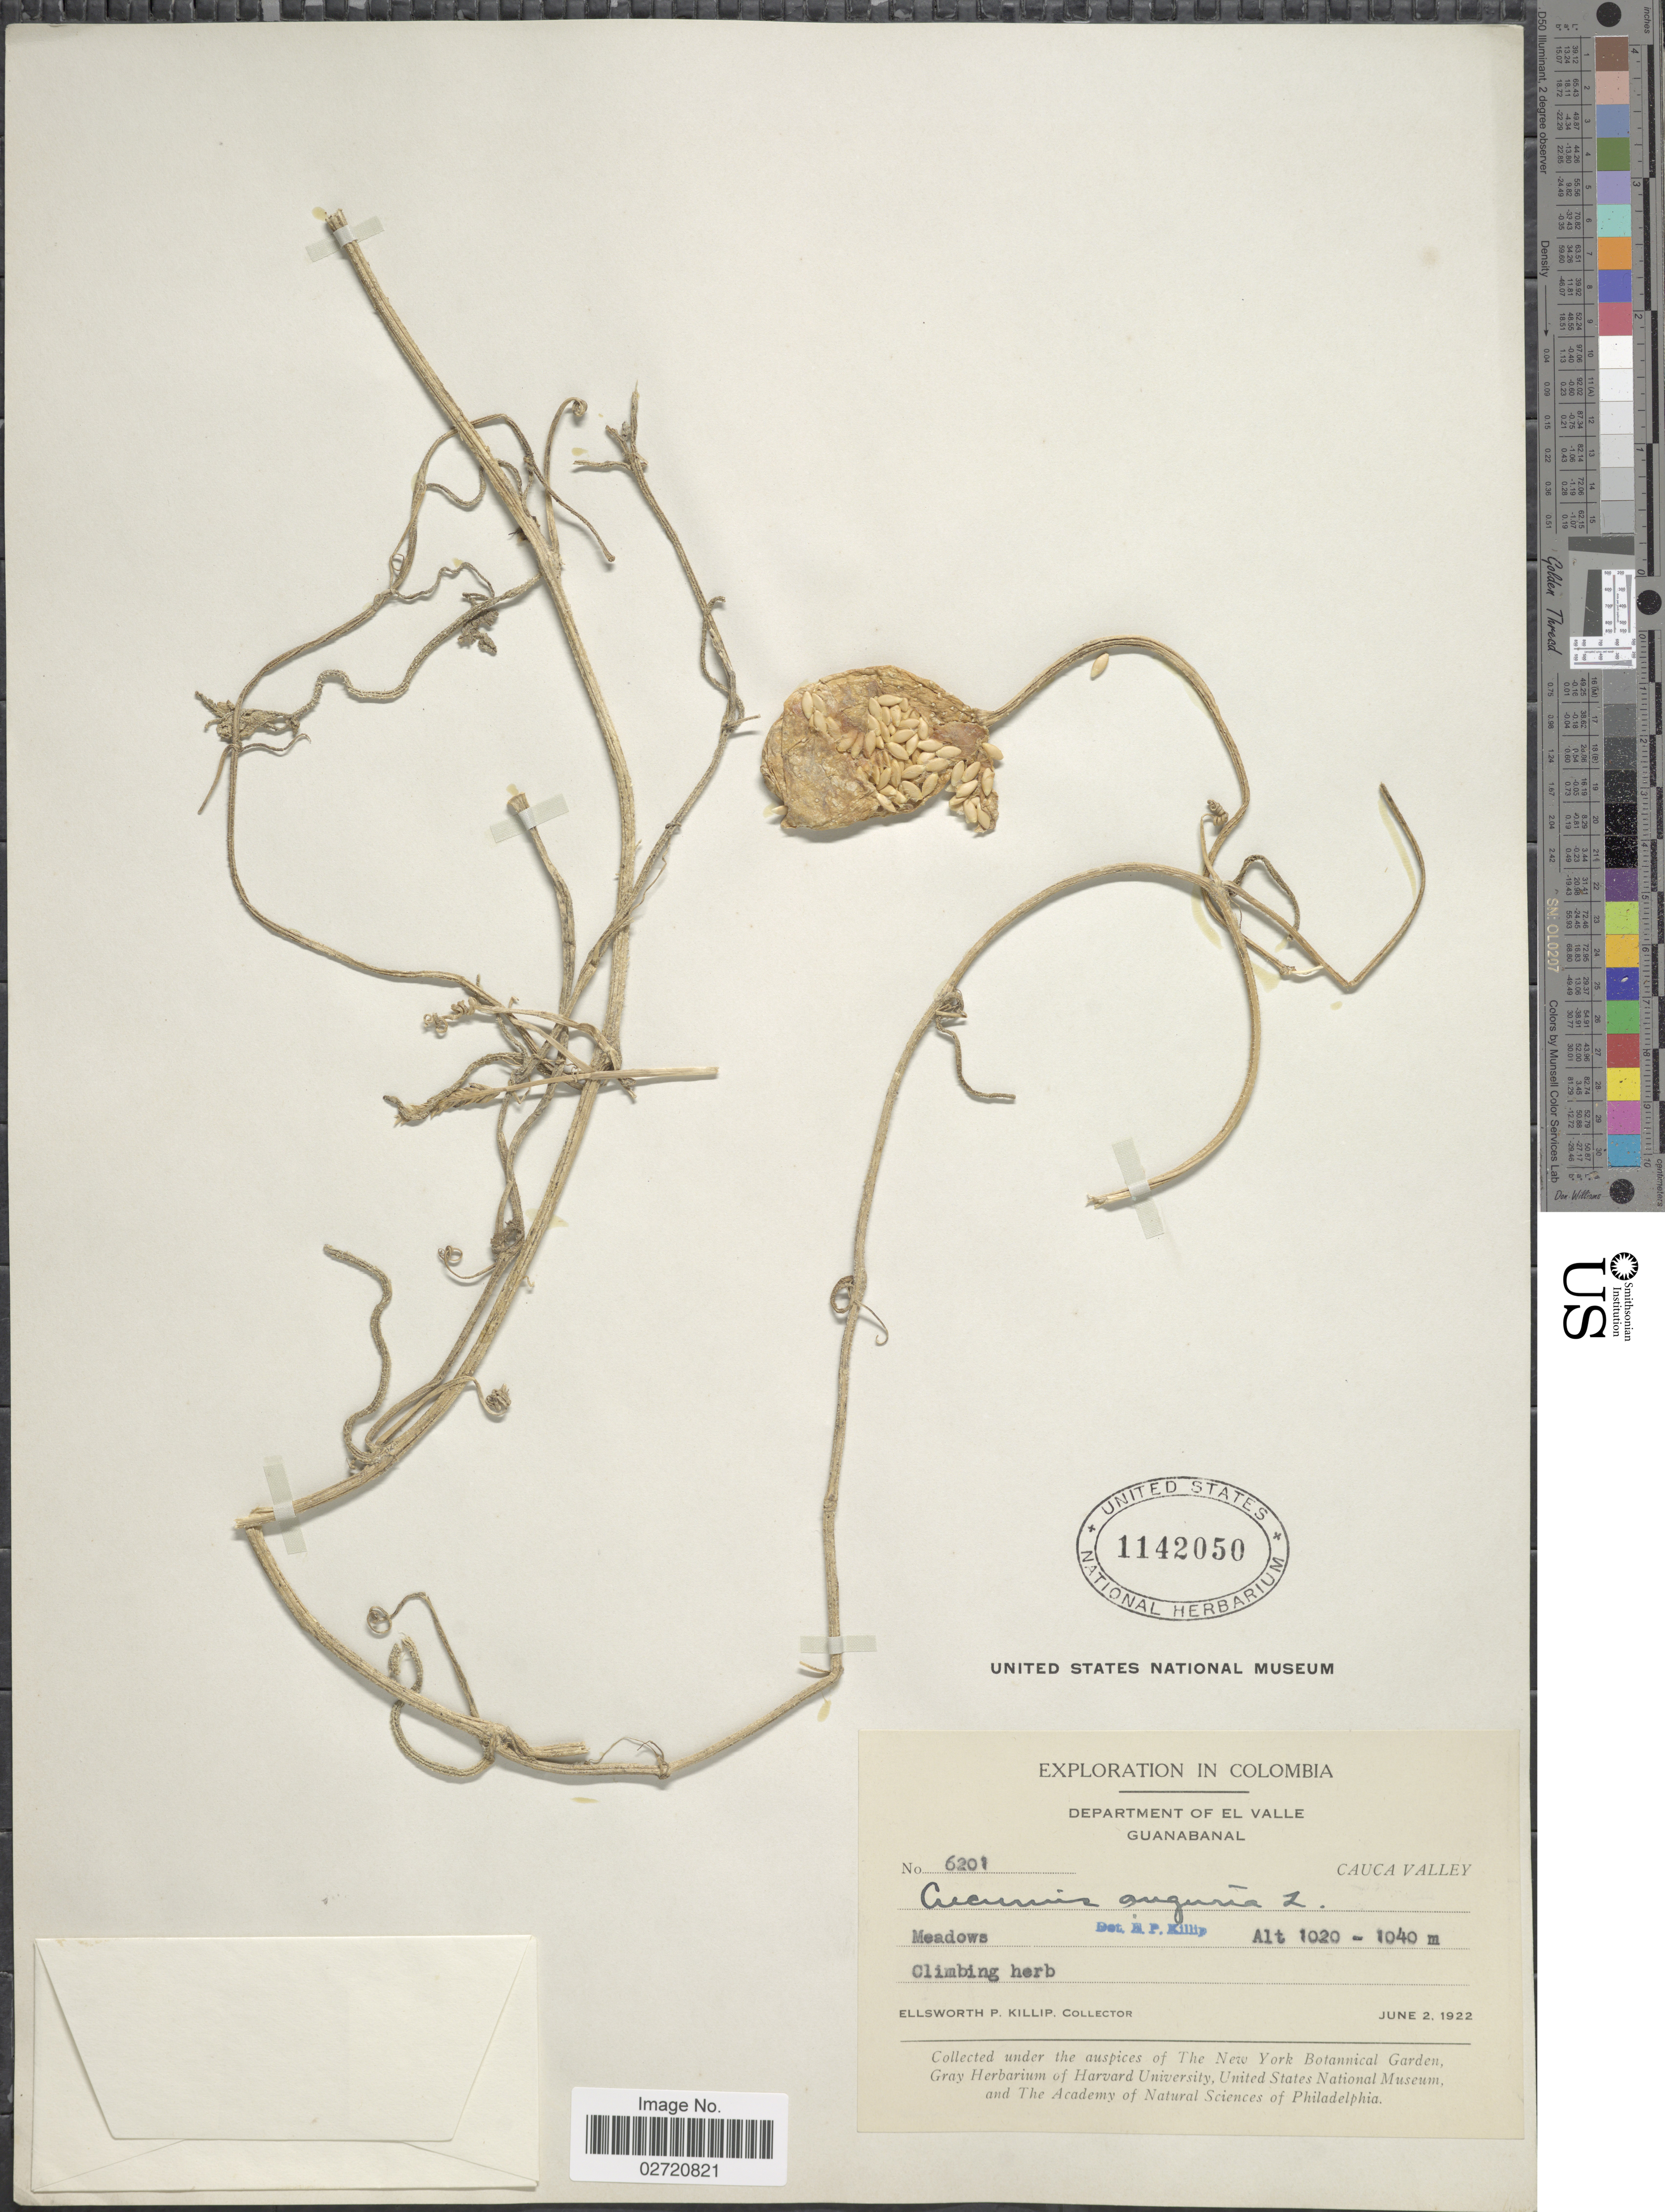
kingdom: Plantae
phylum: Tracheophyta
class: Magnoliopsida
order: Cucurbitales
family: Cucurbitaceae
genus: Cucumis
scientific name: Cucumis anguria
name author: L.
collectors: E. P. Killip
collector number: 6201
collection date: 1922-06-02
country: Colombia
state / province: Cauca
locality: Department of El Valle. Guanabanal. Cauca Valley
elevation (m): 1020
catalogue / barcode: US 1142050